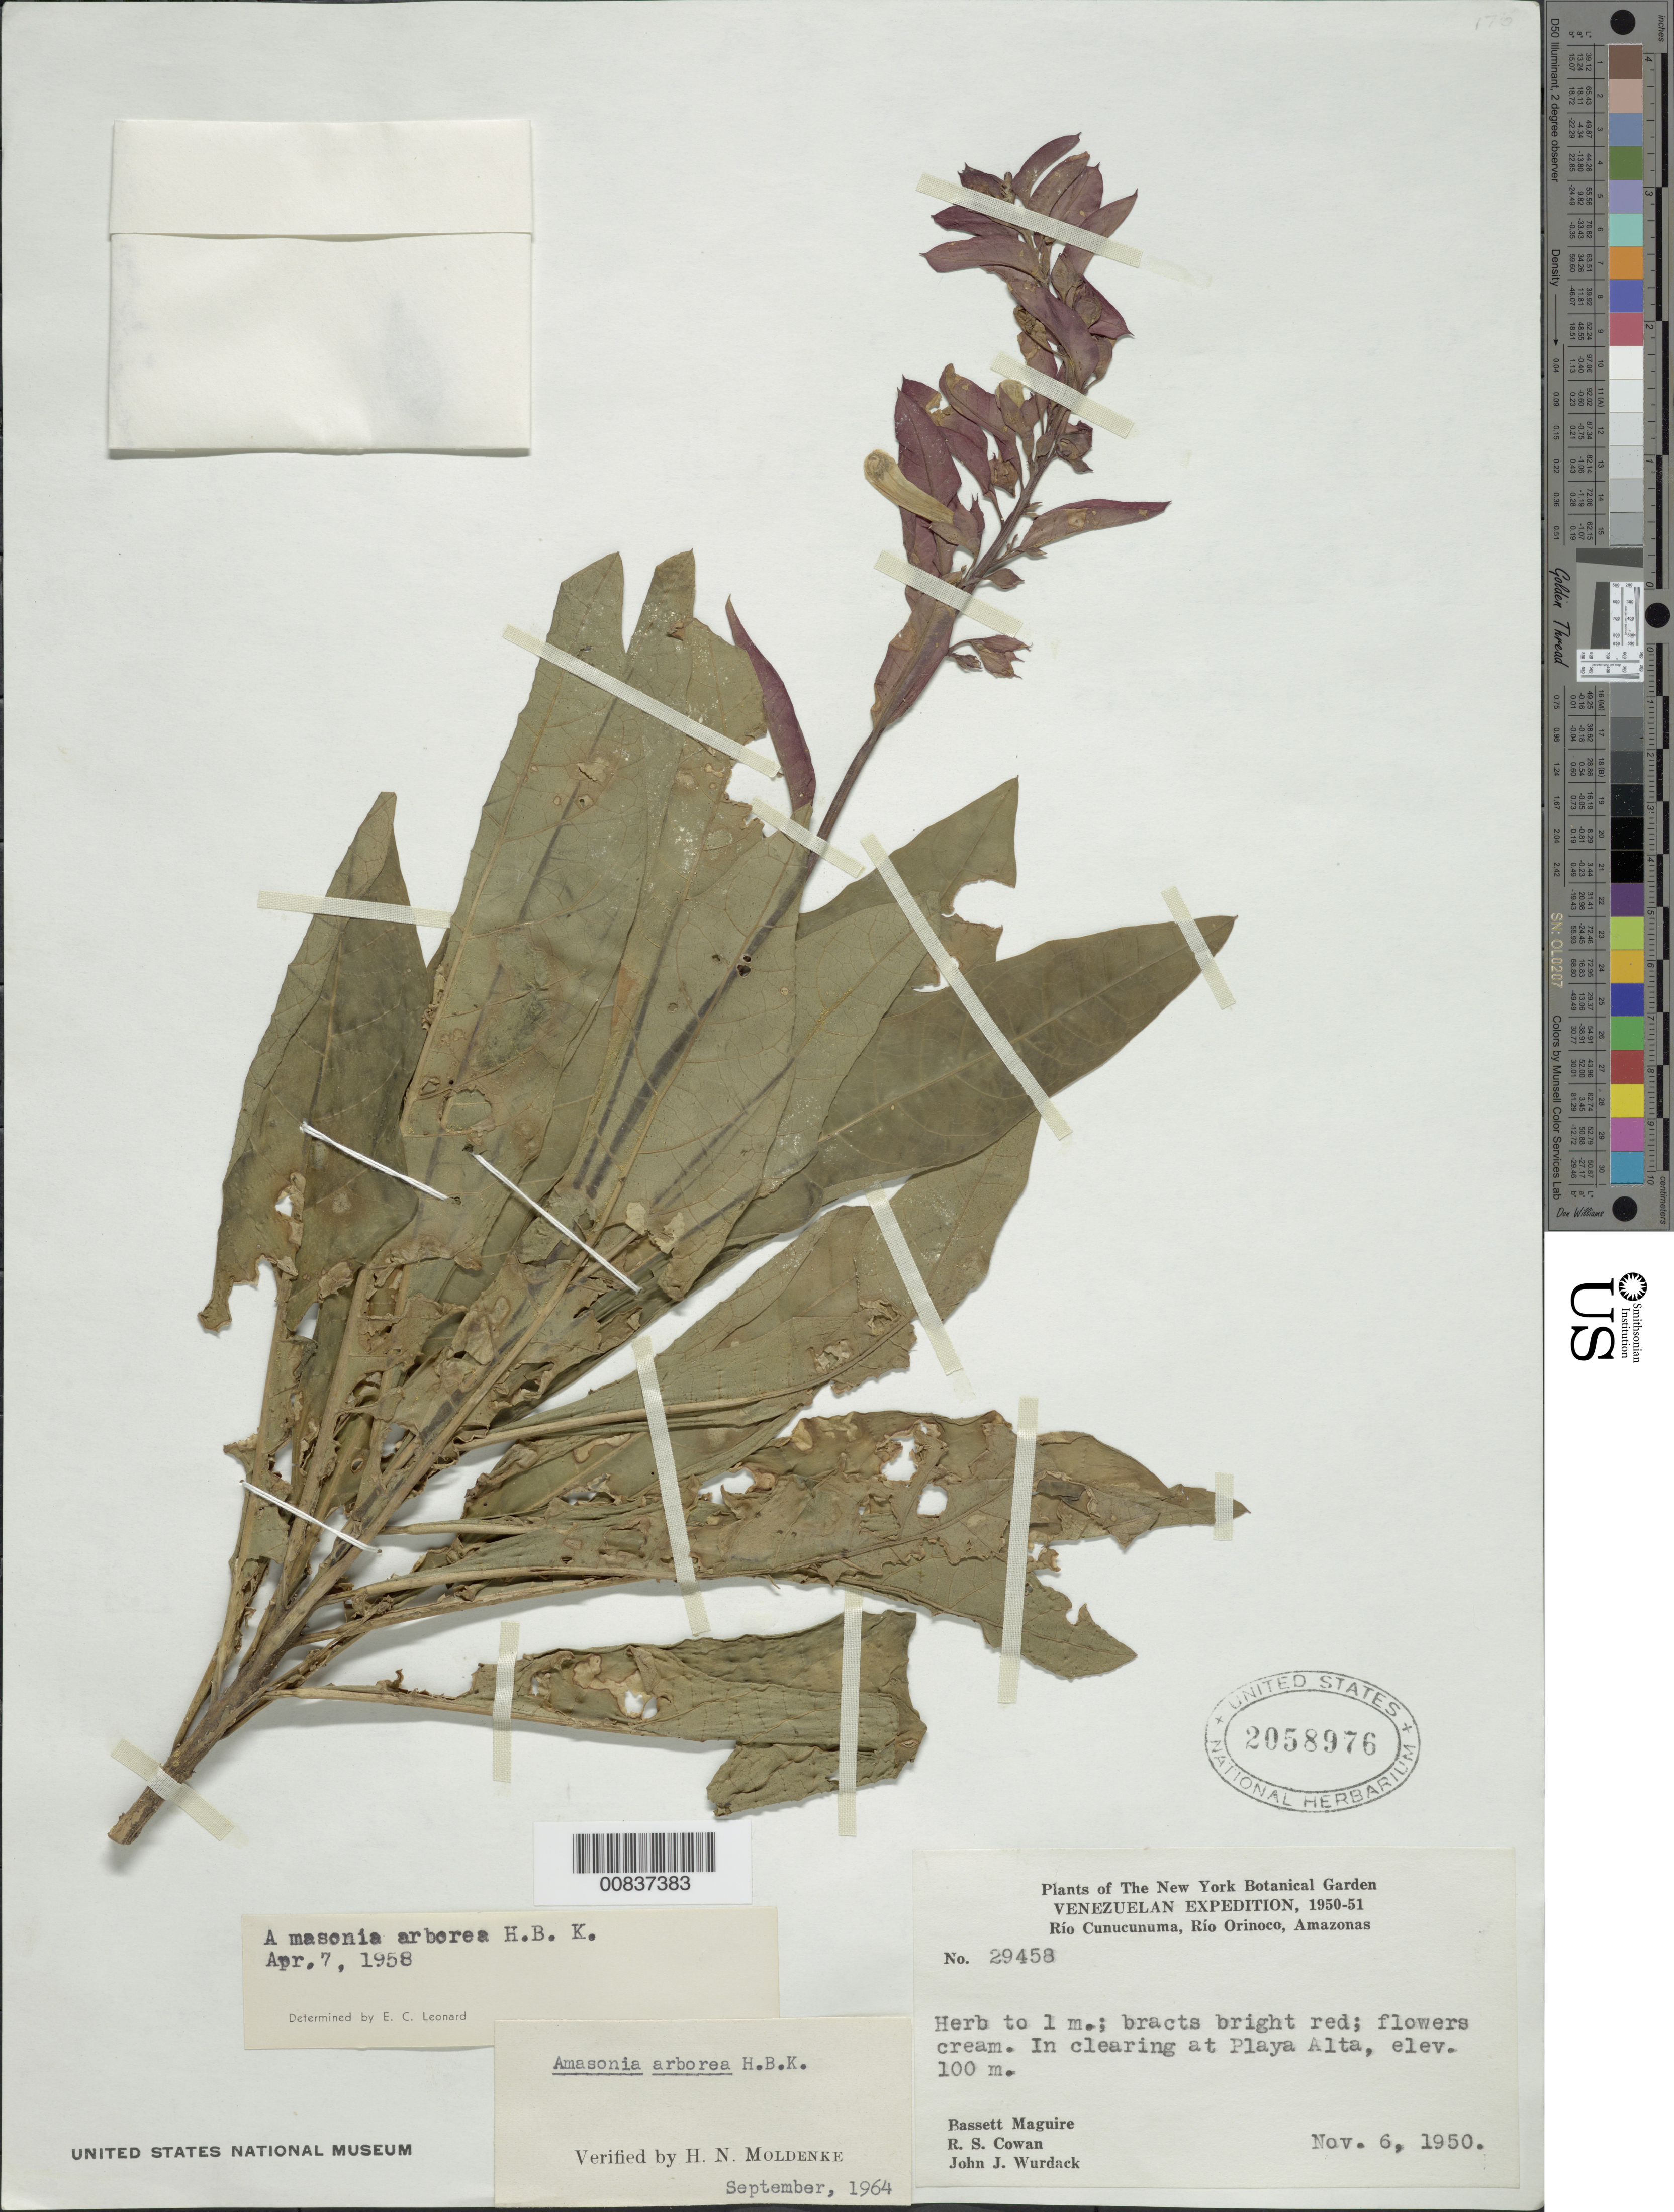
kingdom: Plantae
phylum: Tracheophyta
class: Magnoliopsida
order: Lamiales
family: Lamiaceae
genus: Amasonia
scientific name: Amasonia arborea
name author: (Aubl.) Moldenke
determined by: Moldenke, H. N.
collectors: B. Maguire, R. S. Cowan & J. J. Wurdack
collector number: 29458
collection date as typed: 6-Nov-50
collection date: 1950-11-06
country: Venezuela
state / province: Amazonas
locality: Cerro Duida, Río Cunucunuma, Playa Alta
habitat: Clearing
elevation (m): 100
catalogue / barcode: US 2058976